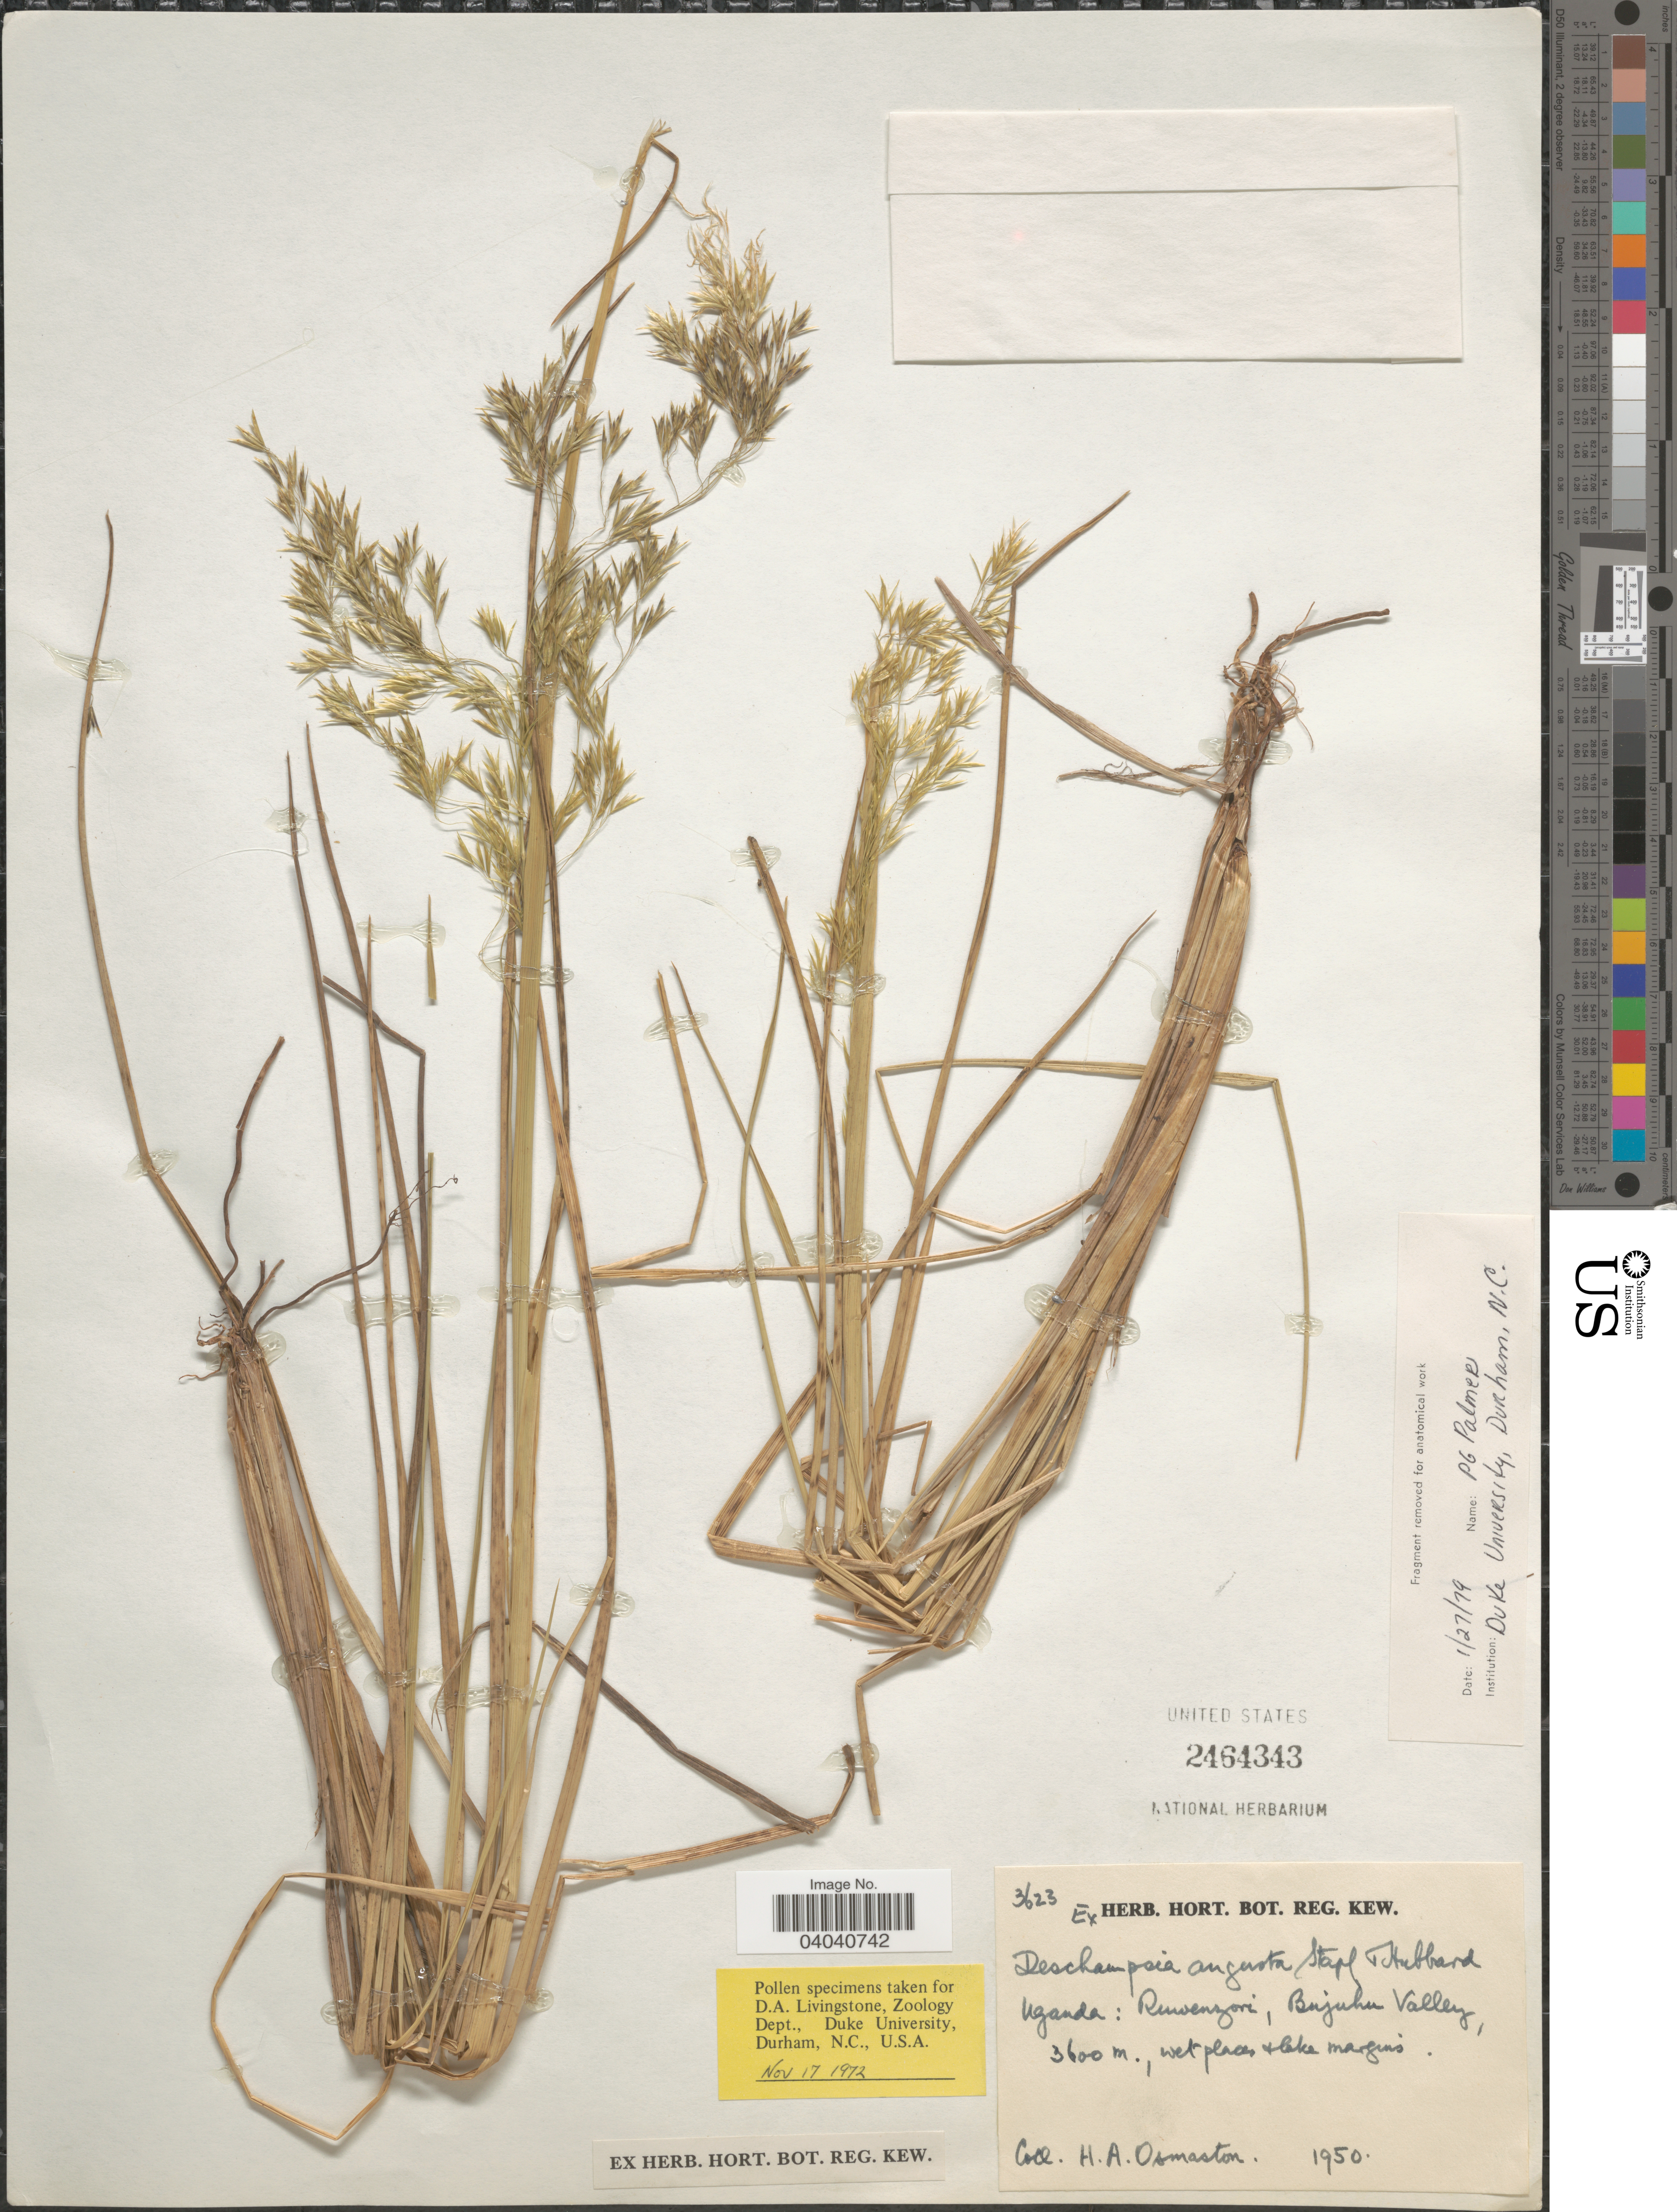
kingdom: Plantae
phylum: Tracheophyta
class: Liliopsida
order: Poales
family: Poaceae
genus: Deschampsia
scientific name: Deschampsia angusta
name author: Stapf & C.E. Hubb.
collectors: H. Osmaston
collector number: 3623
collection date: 1950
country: Uganda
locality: Ruwenzori, Bujuhu Valley. Wet places, lake margins.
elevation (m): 3600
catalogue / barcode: US 2464343